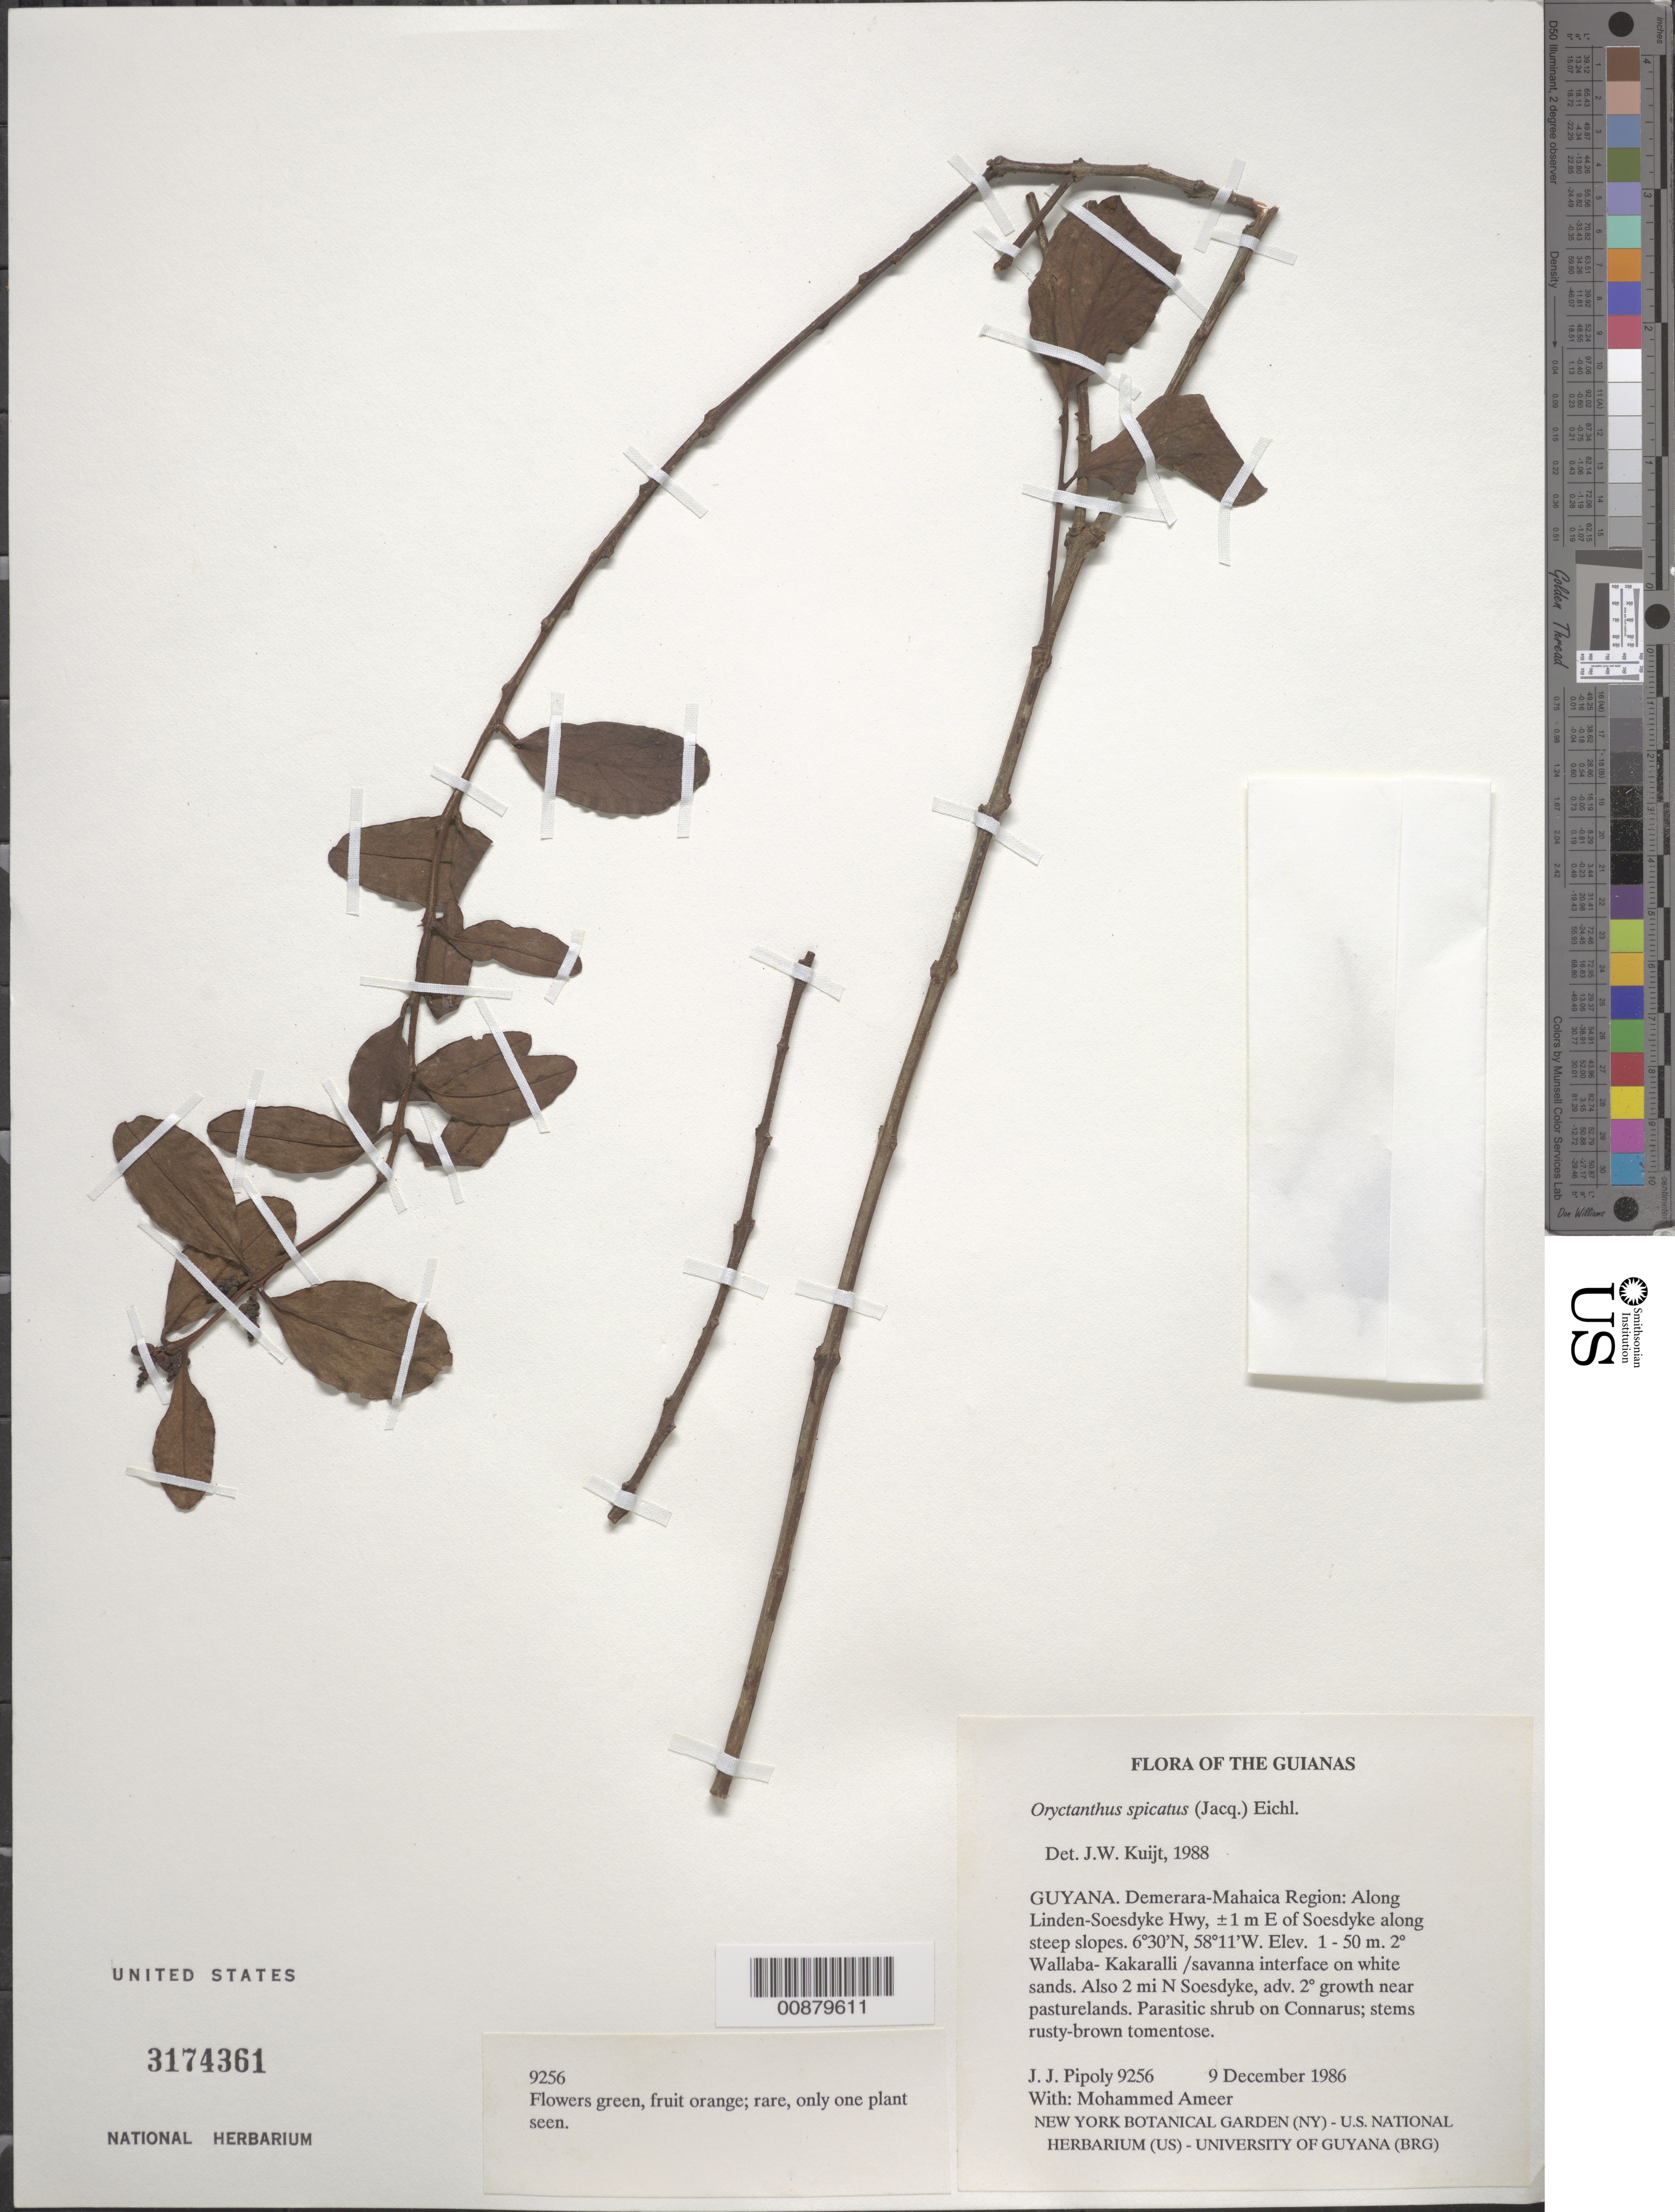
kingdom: Plantae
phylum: Tracheophyta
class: Magnoliopsida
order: Santalales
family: Loranthaceae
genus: Oryctanthus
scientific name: Oryctanthus spicatus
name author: (Jacq.) Eichler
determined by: Kuijt, Job, (CANADA)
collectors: J. J. Pipoly & M. Ameer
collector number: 9256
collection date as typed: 9 December 1986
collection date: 1986-12-09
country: Guyana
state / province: Demerara-Mahaica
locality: Along Linden-Soesdyke Hwy, ±1 m E of Soesdyke along steep slopes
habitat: Secondary Wallaba-Kakaralli - savanna interface on white sands. Also 2 mi N Soesdyke, adv. secondary growth near pasturelands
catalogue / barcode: US 3174361